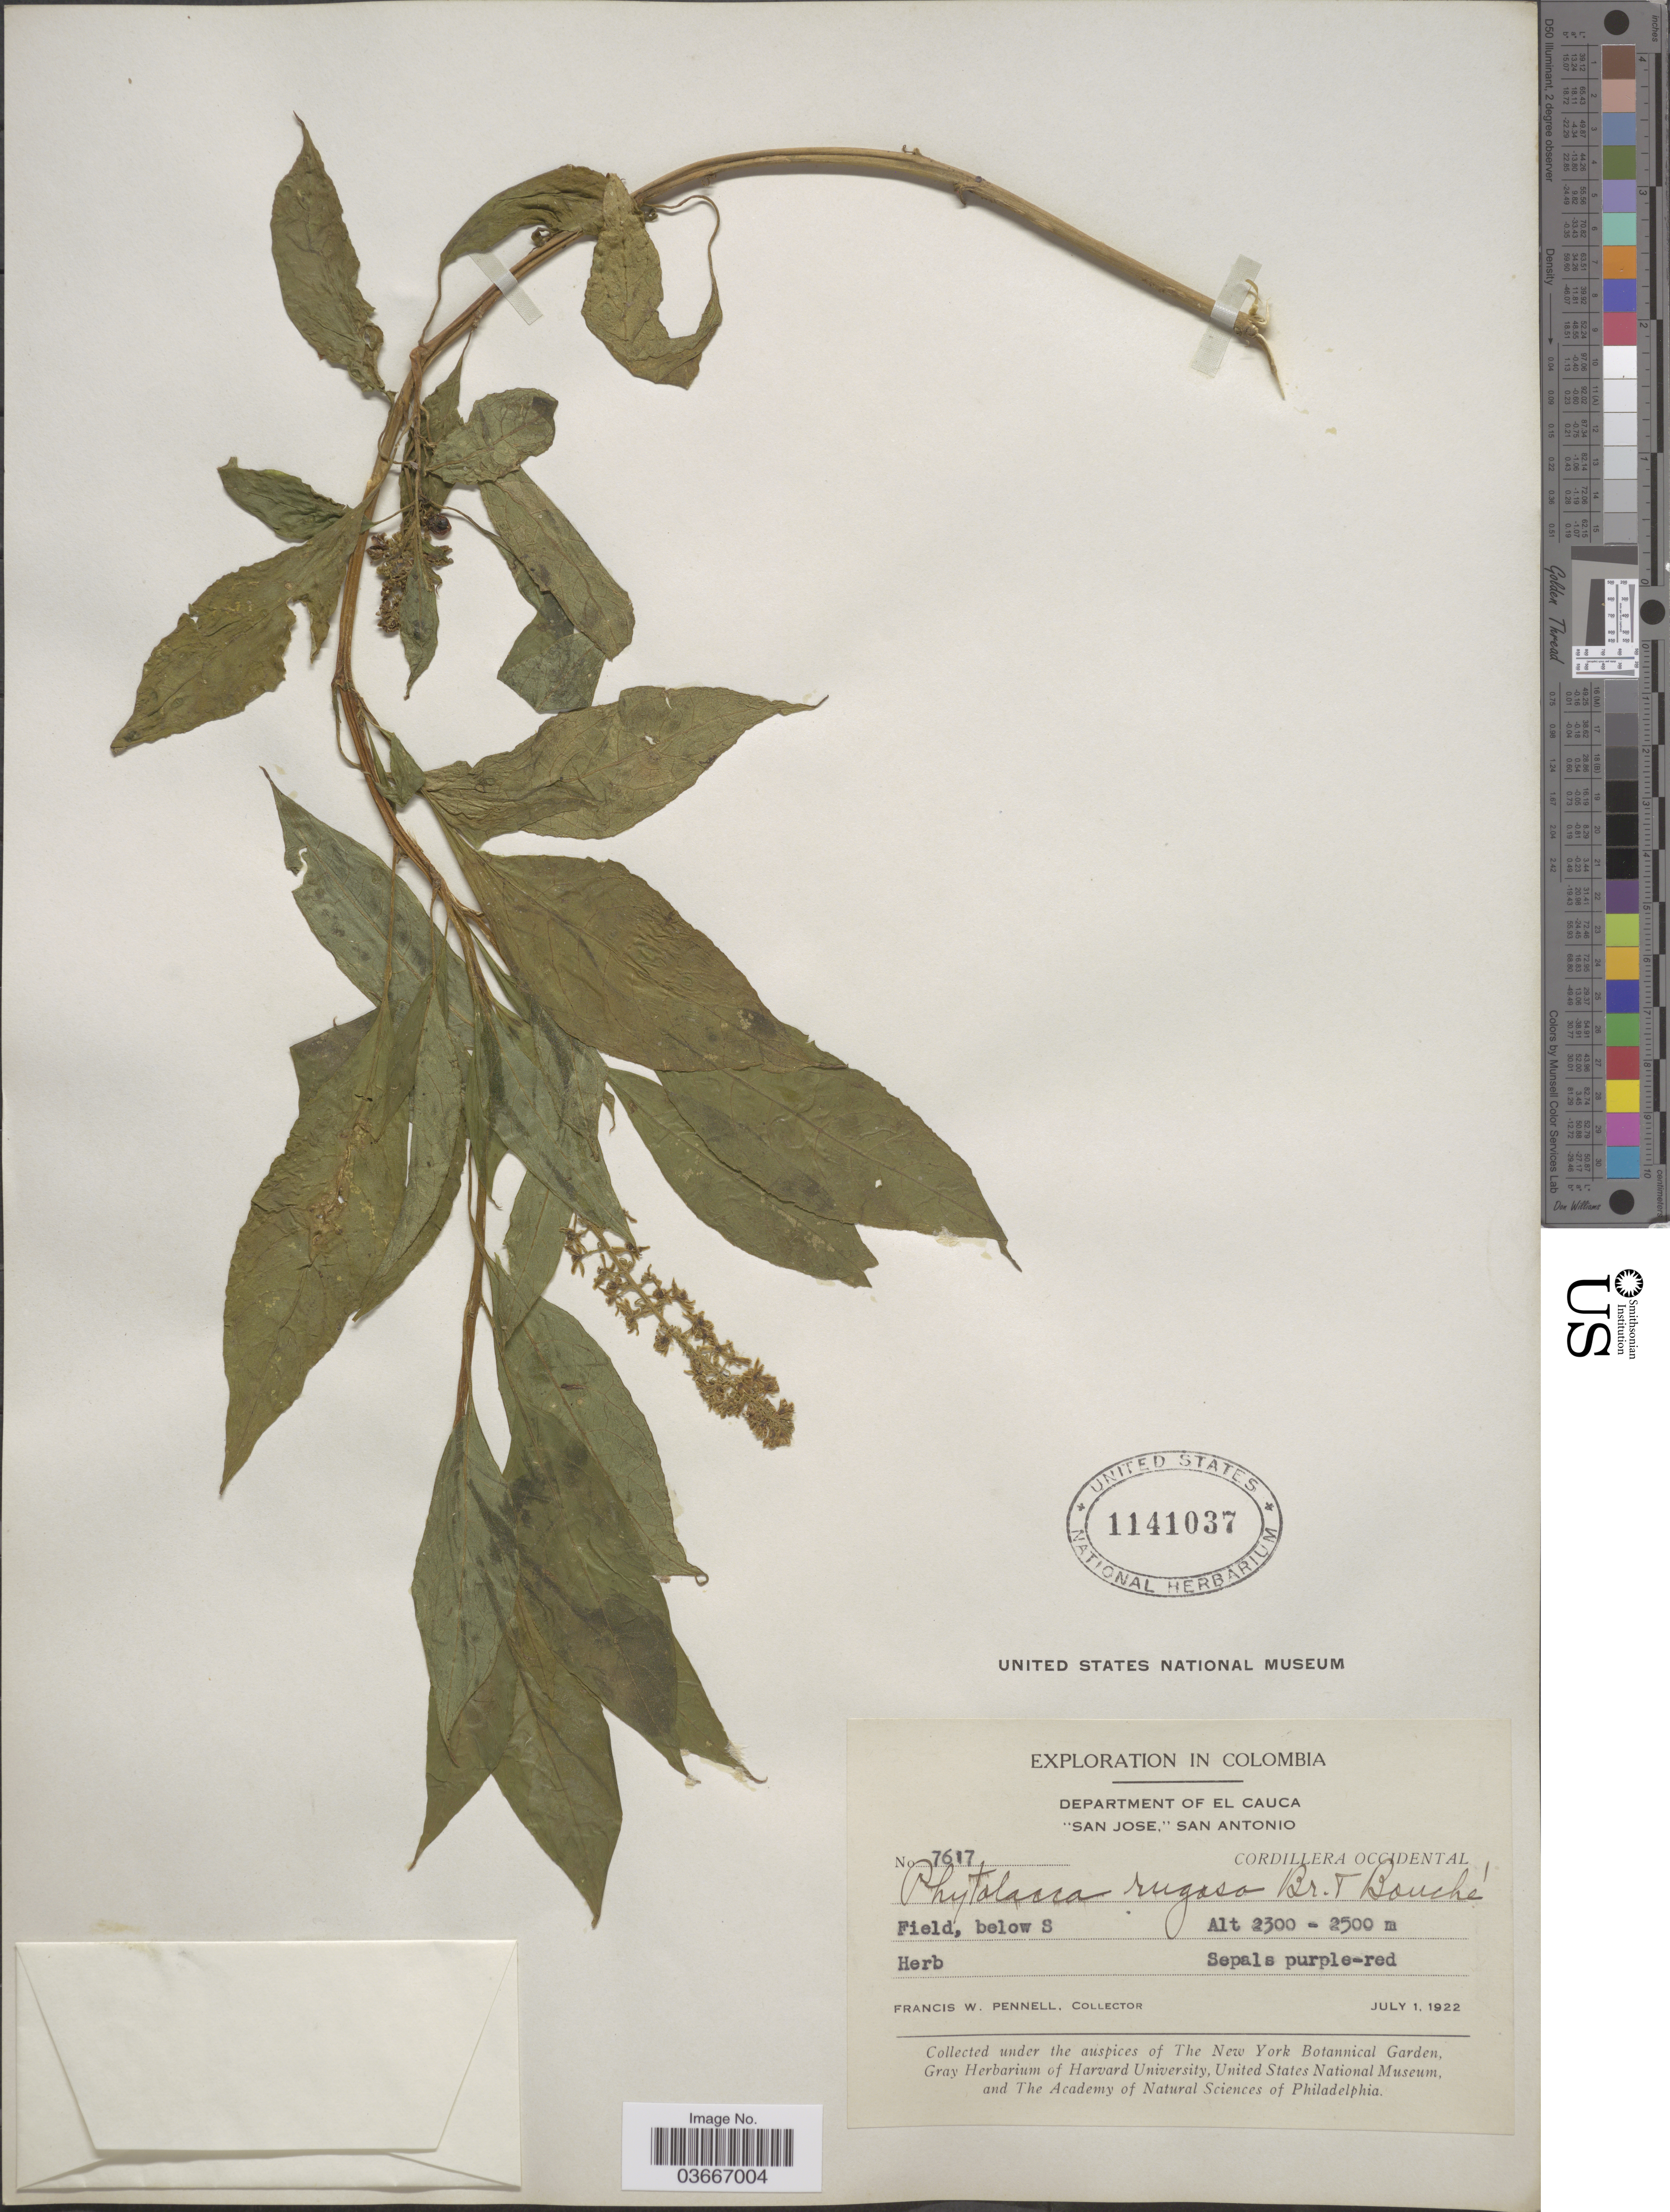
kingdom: Plantae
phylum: Tracheophyta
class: Magnoliopsida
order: Caryophyllales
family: Phytolaccaceae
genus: Phytolacca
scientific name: Phytolacca rugosa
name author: A. Braun & C.D. Bouché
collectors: F. W. Pennell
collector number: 7617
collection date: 1922-07-01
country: Colombia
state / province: Cauca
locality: Department of El Cauca. "San Jose," San Antonio. Cordillera Occidental. Field, below S.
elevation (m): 2300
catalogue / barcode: US 1141037